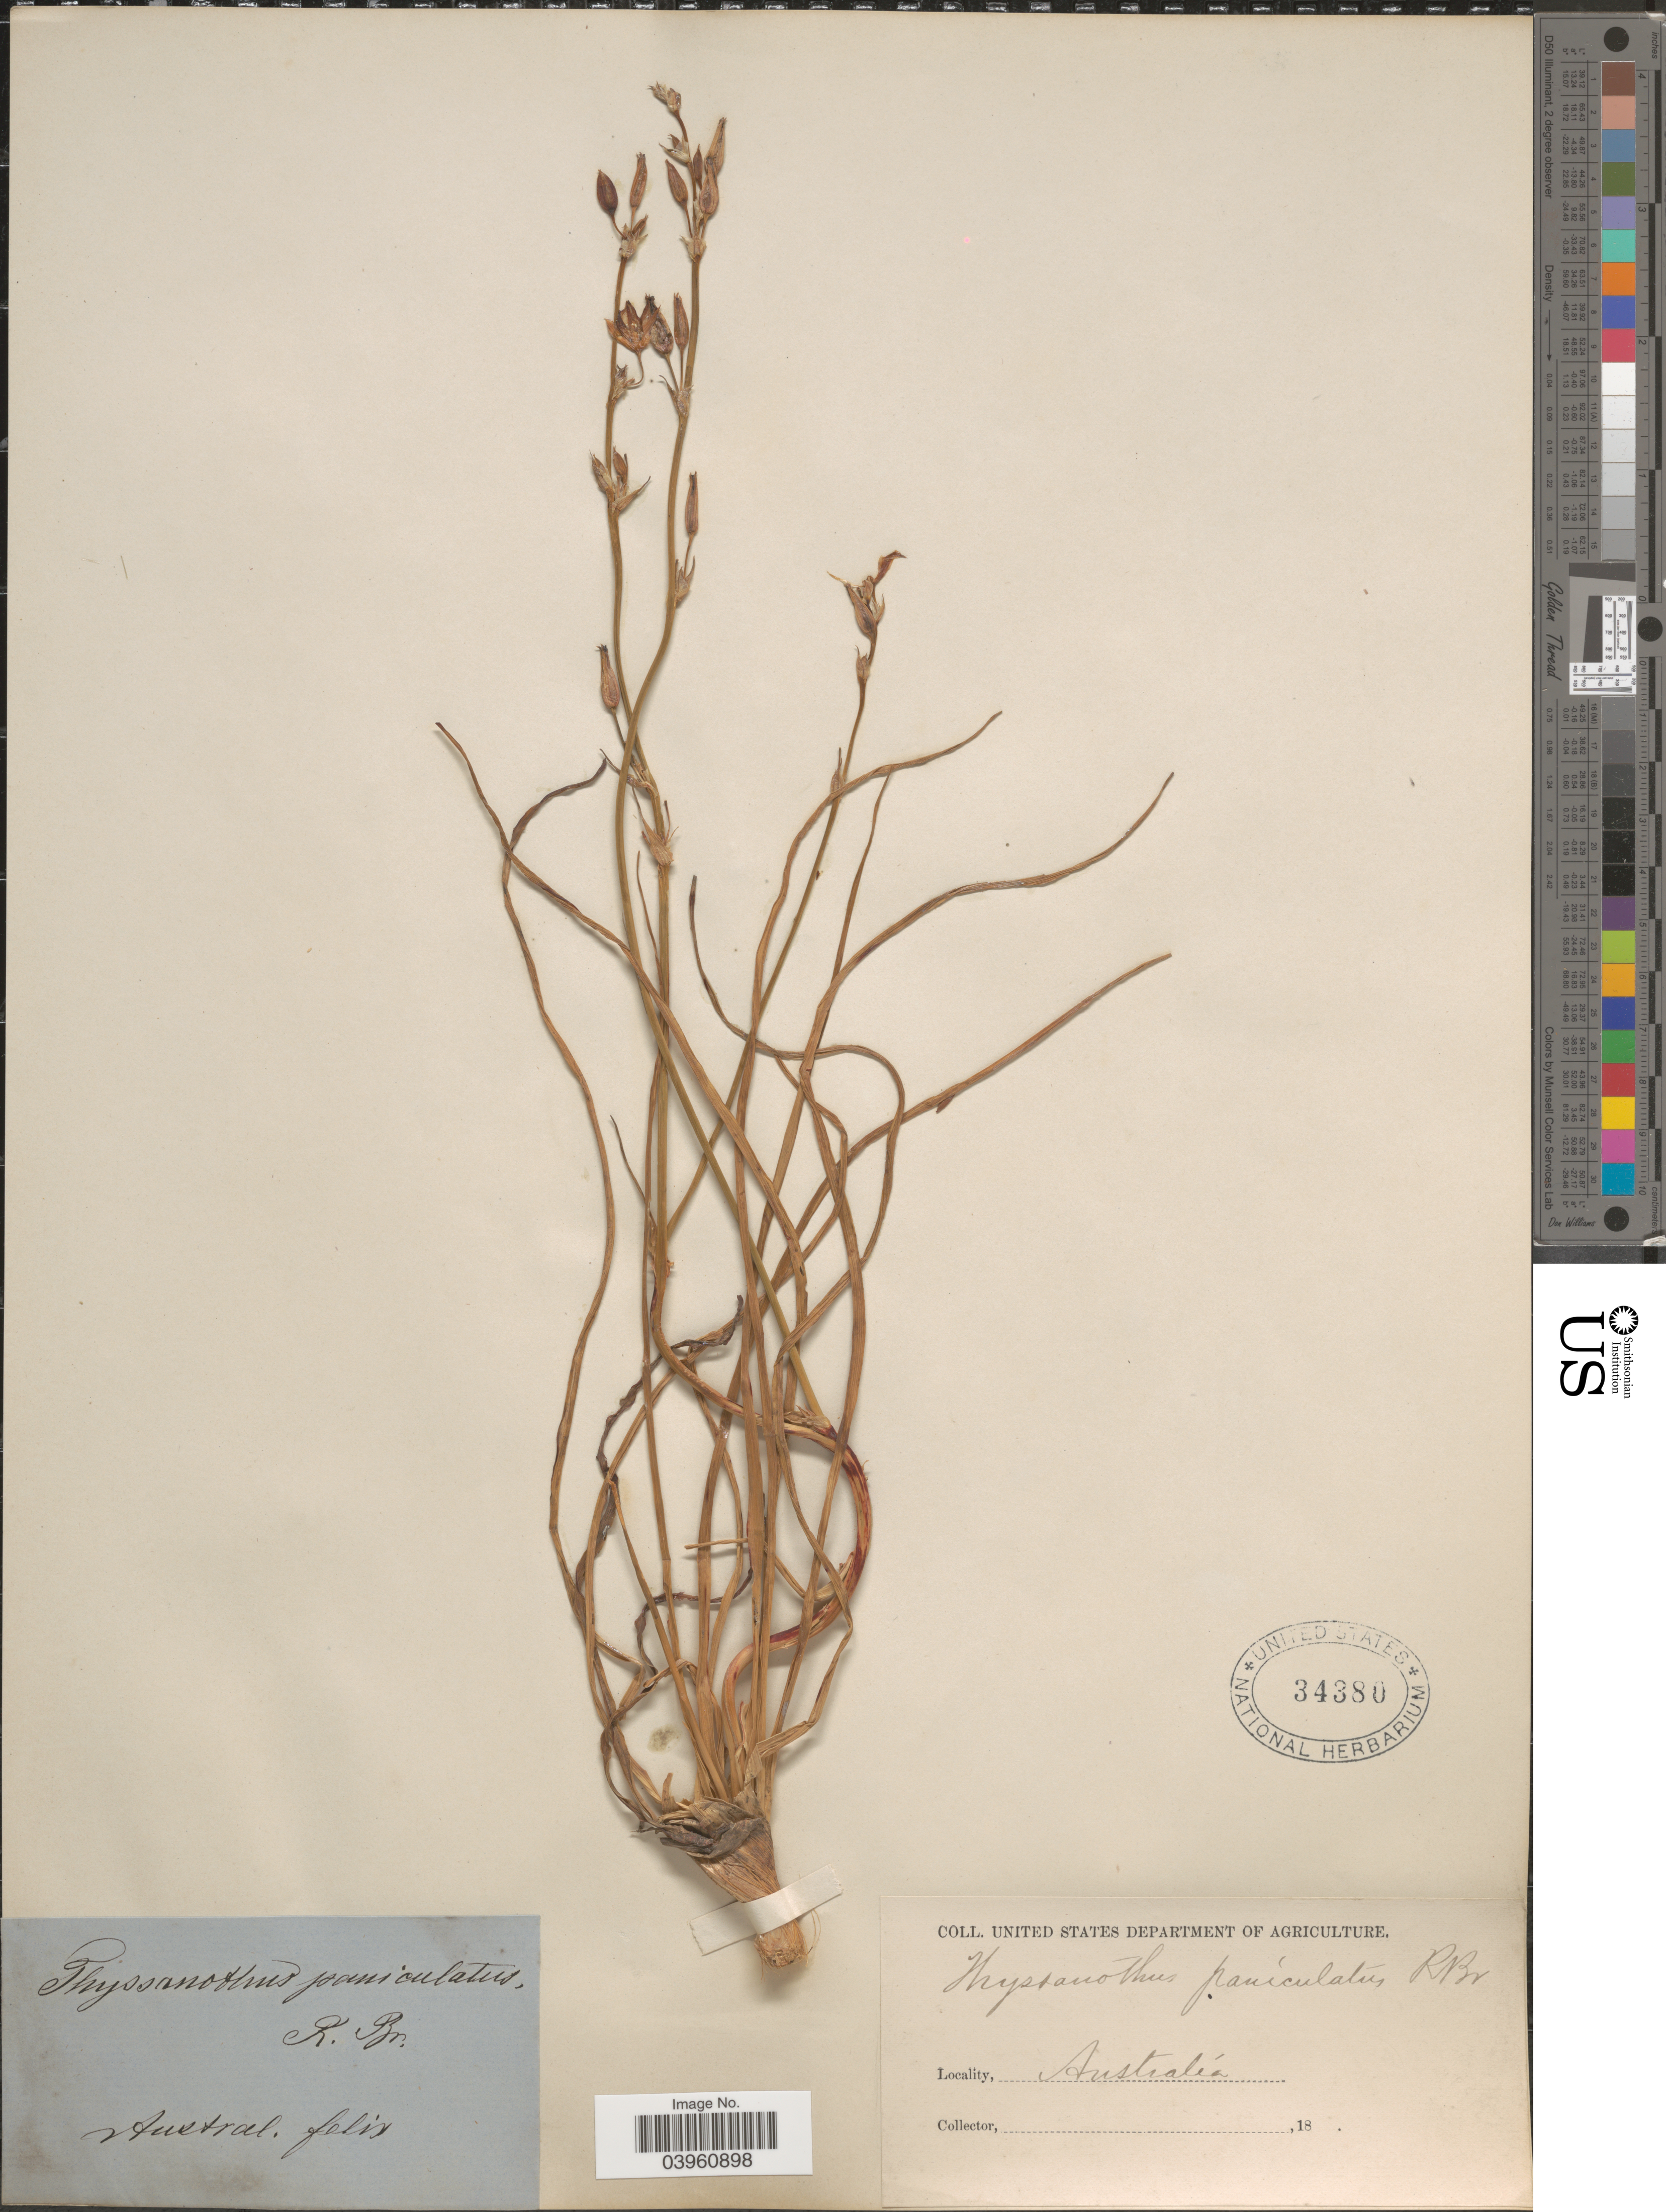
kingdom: Plantae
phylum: Tracheophyta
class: Liliopsida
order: Asparagales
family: Asparagaceae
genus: Thysanotus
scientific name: Thysanotus paniculatus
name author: R. Br.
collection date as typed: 18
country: Australia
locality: Felix.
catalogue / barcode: US 34380